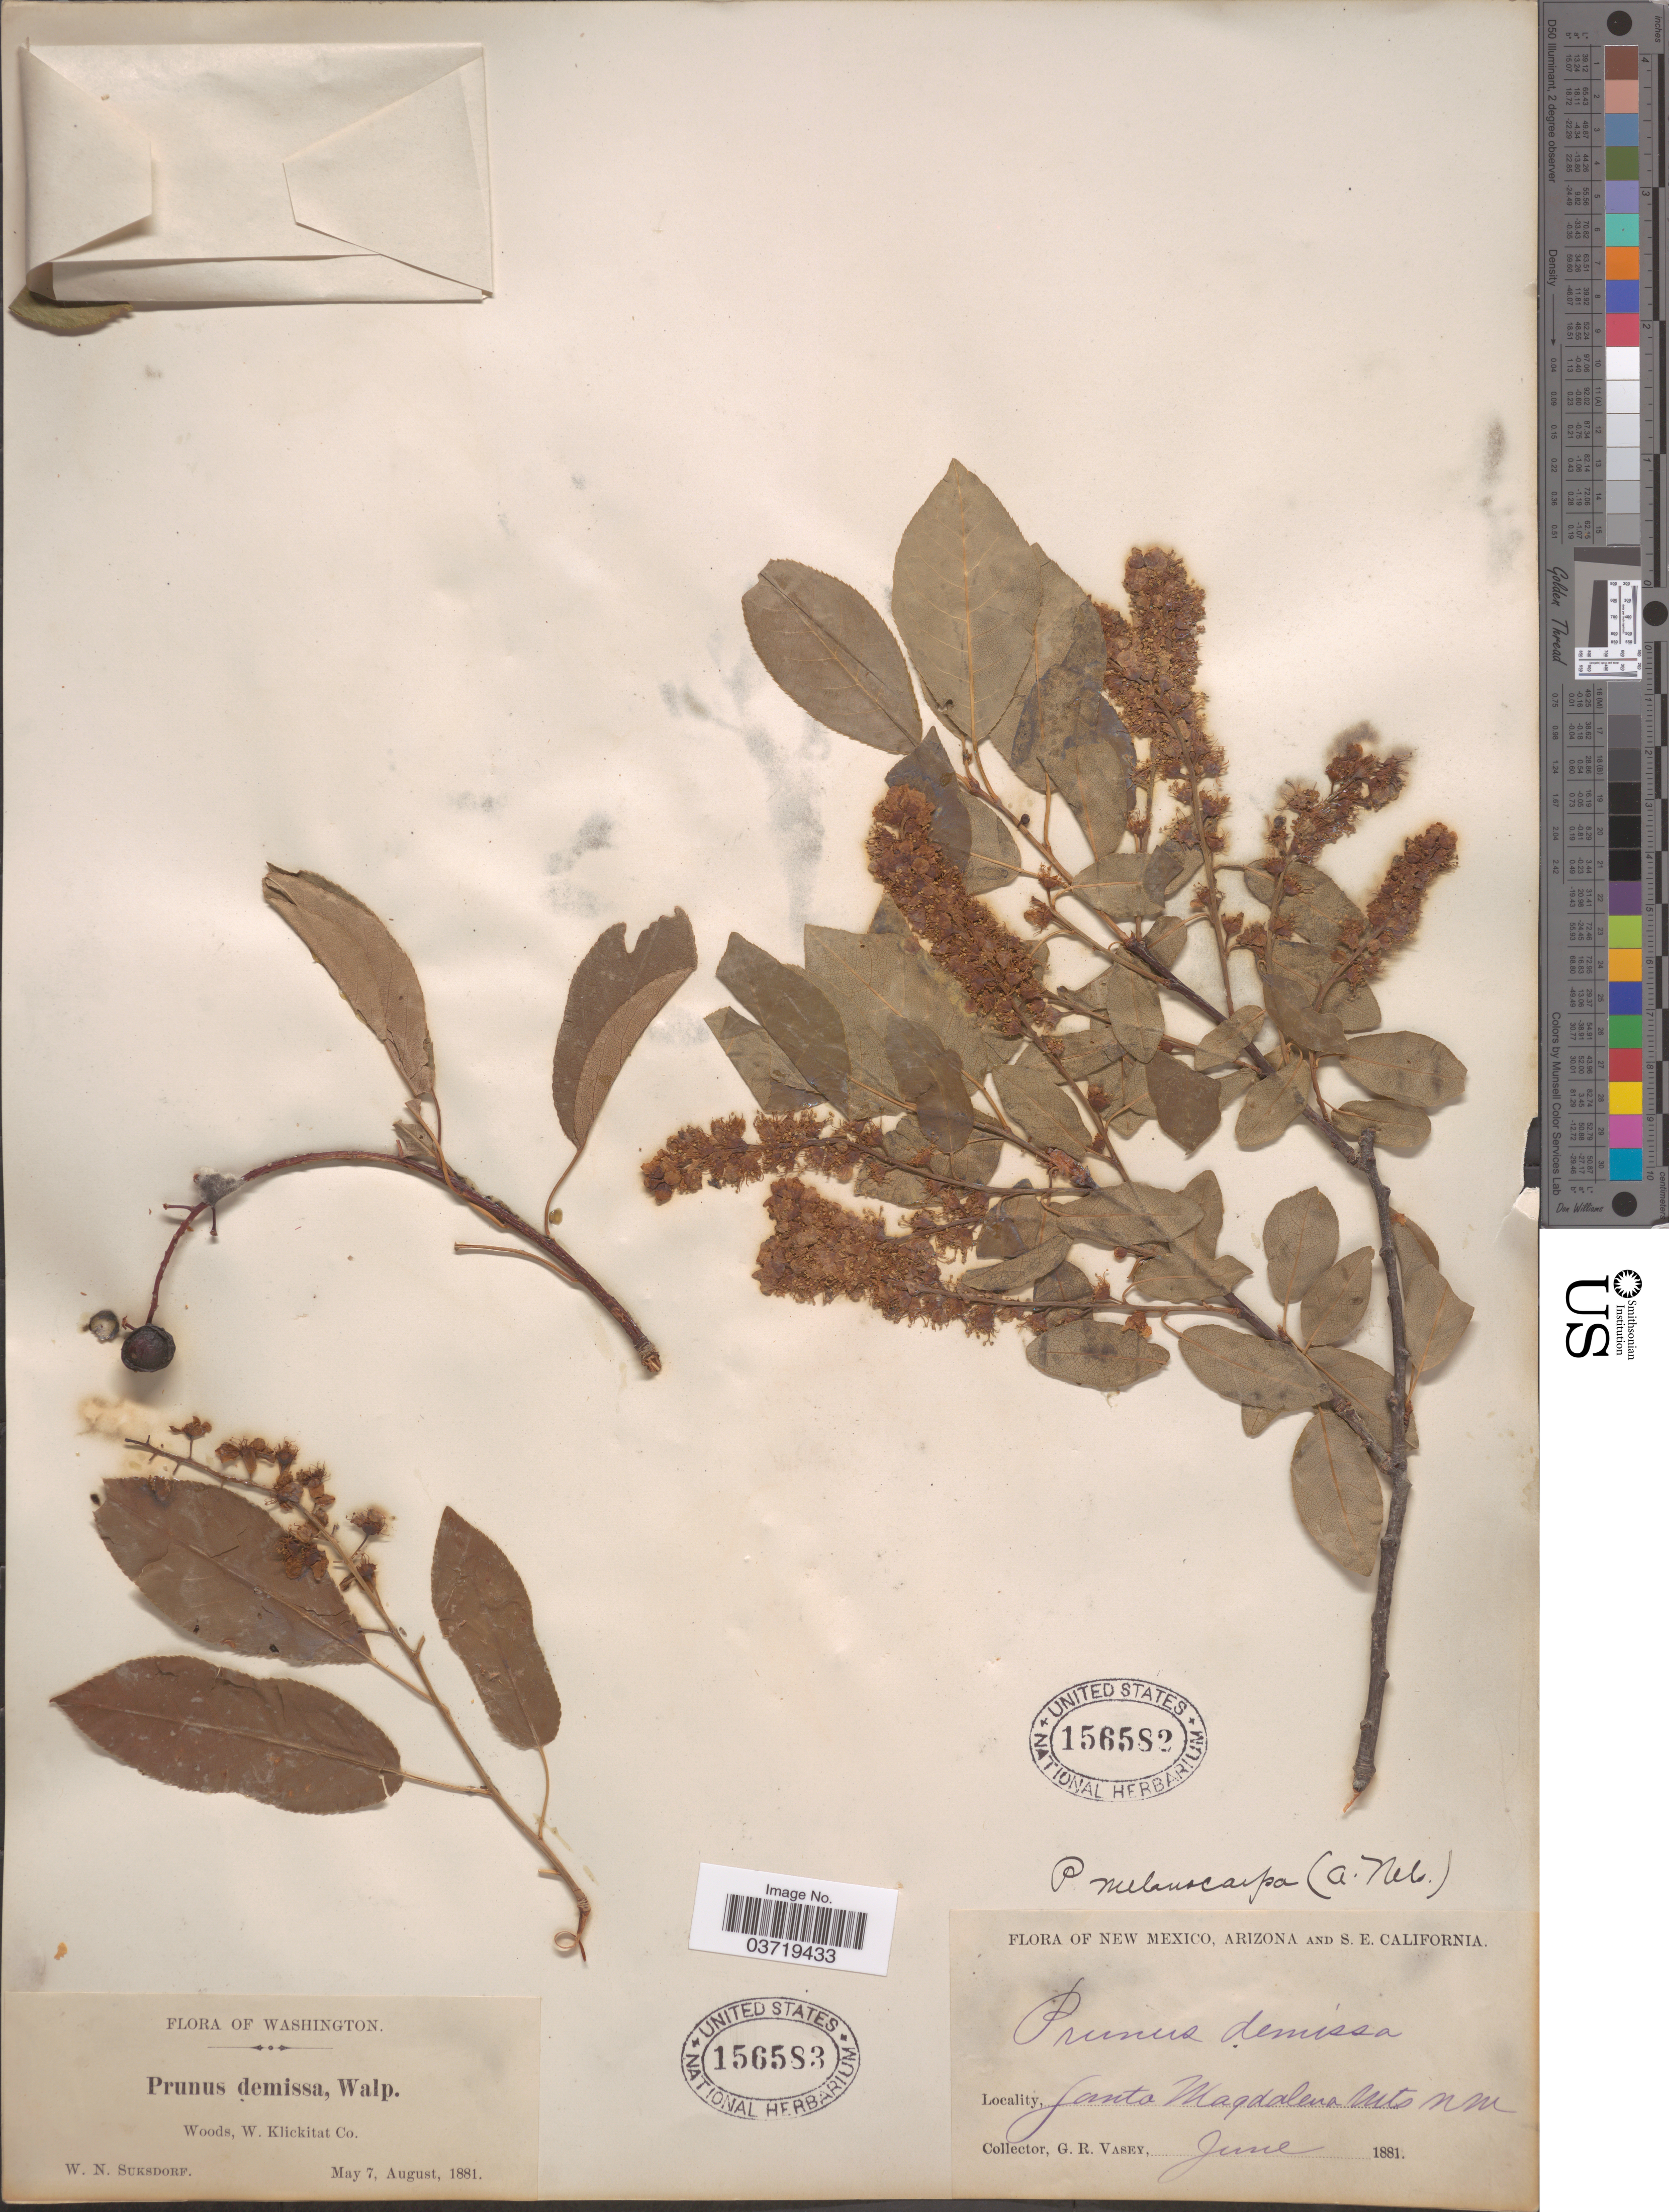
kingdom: Plantae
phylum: Tracheophyta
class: Magnoliopsida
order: Rosales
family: Rosaceae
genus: Prunus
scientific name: Prunus virginiana var. demissa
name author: (Nutt.) Torr.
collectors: G. R. Vasey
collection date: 1881-06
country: United States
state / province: New Mexico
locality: Sant Magdalena Mts.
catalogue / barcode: US 156582